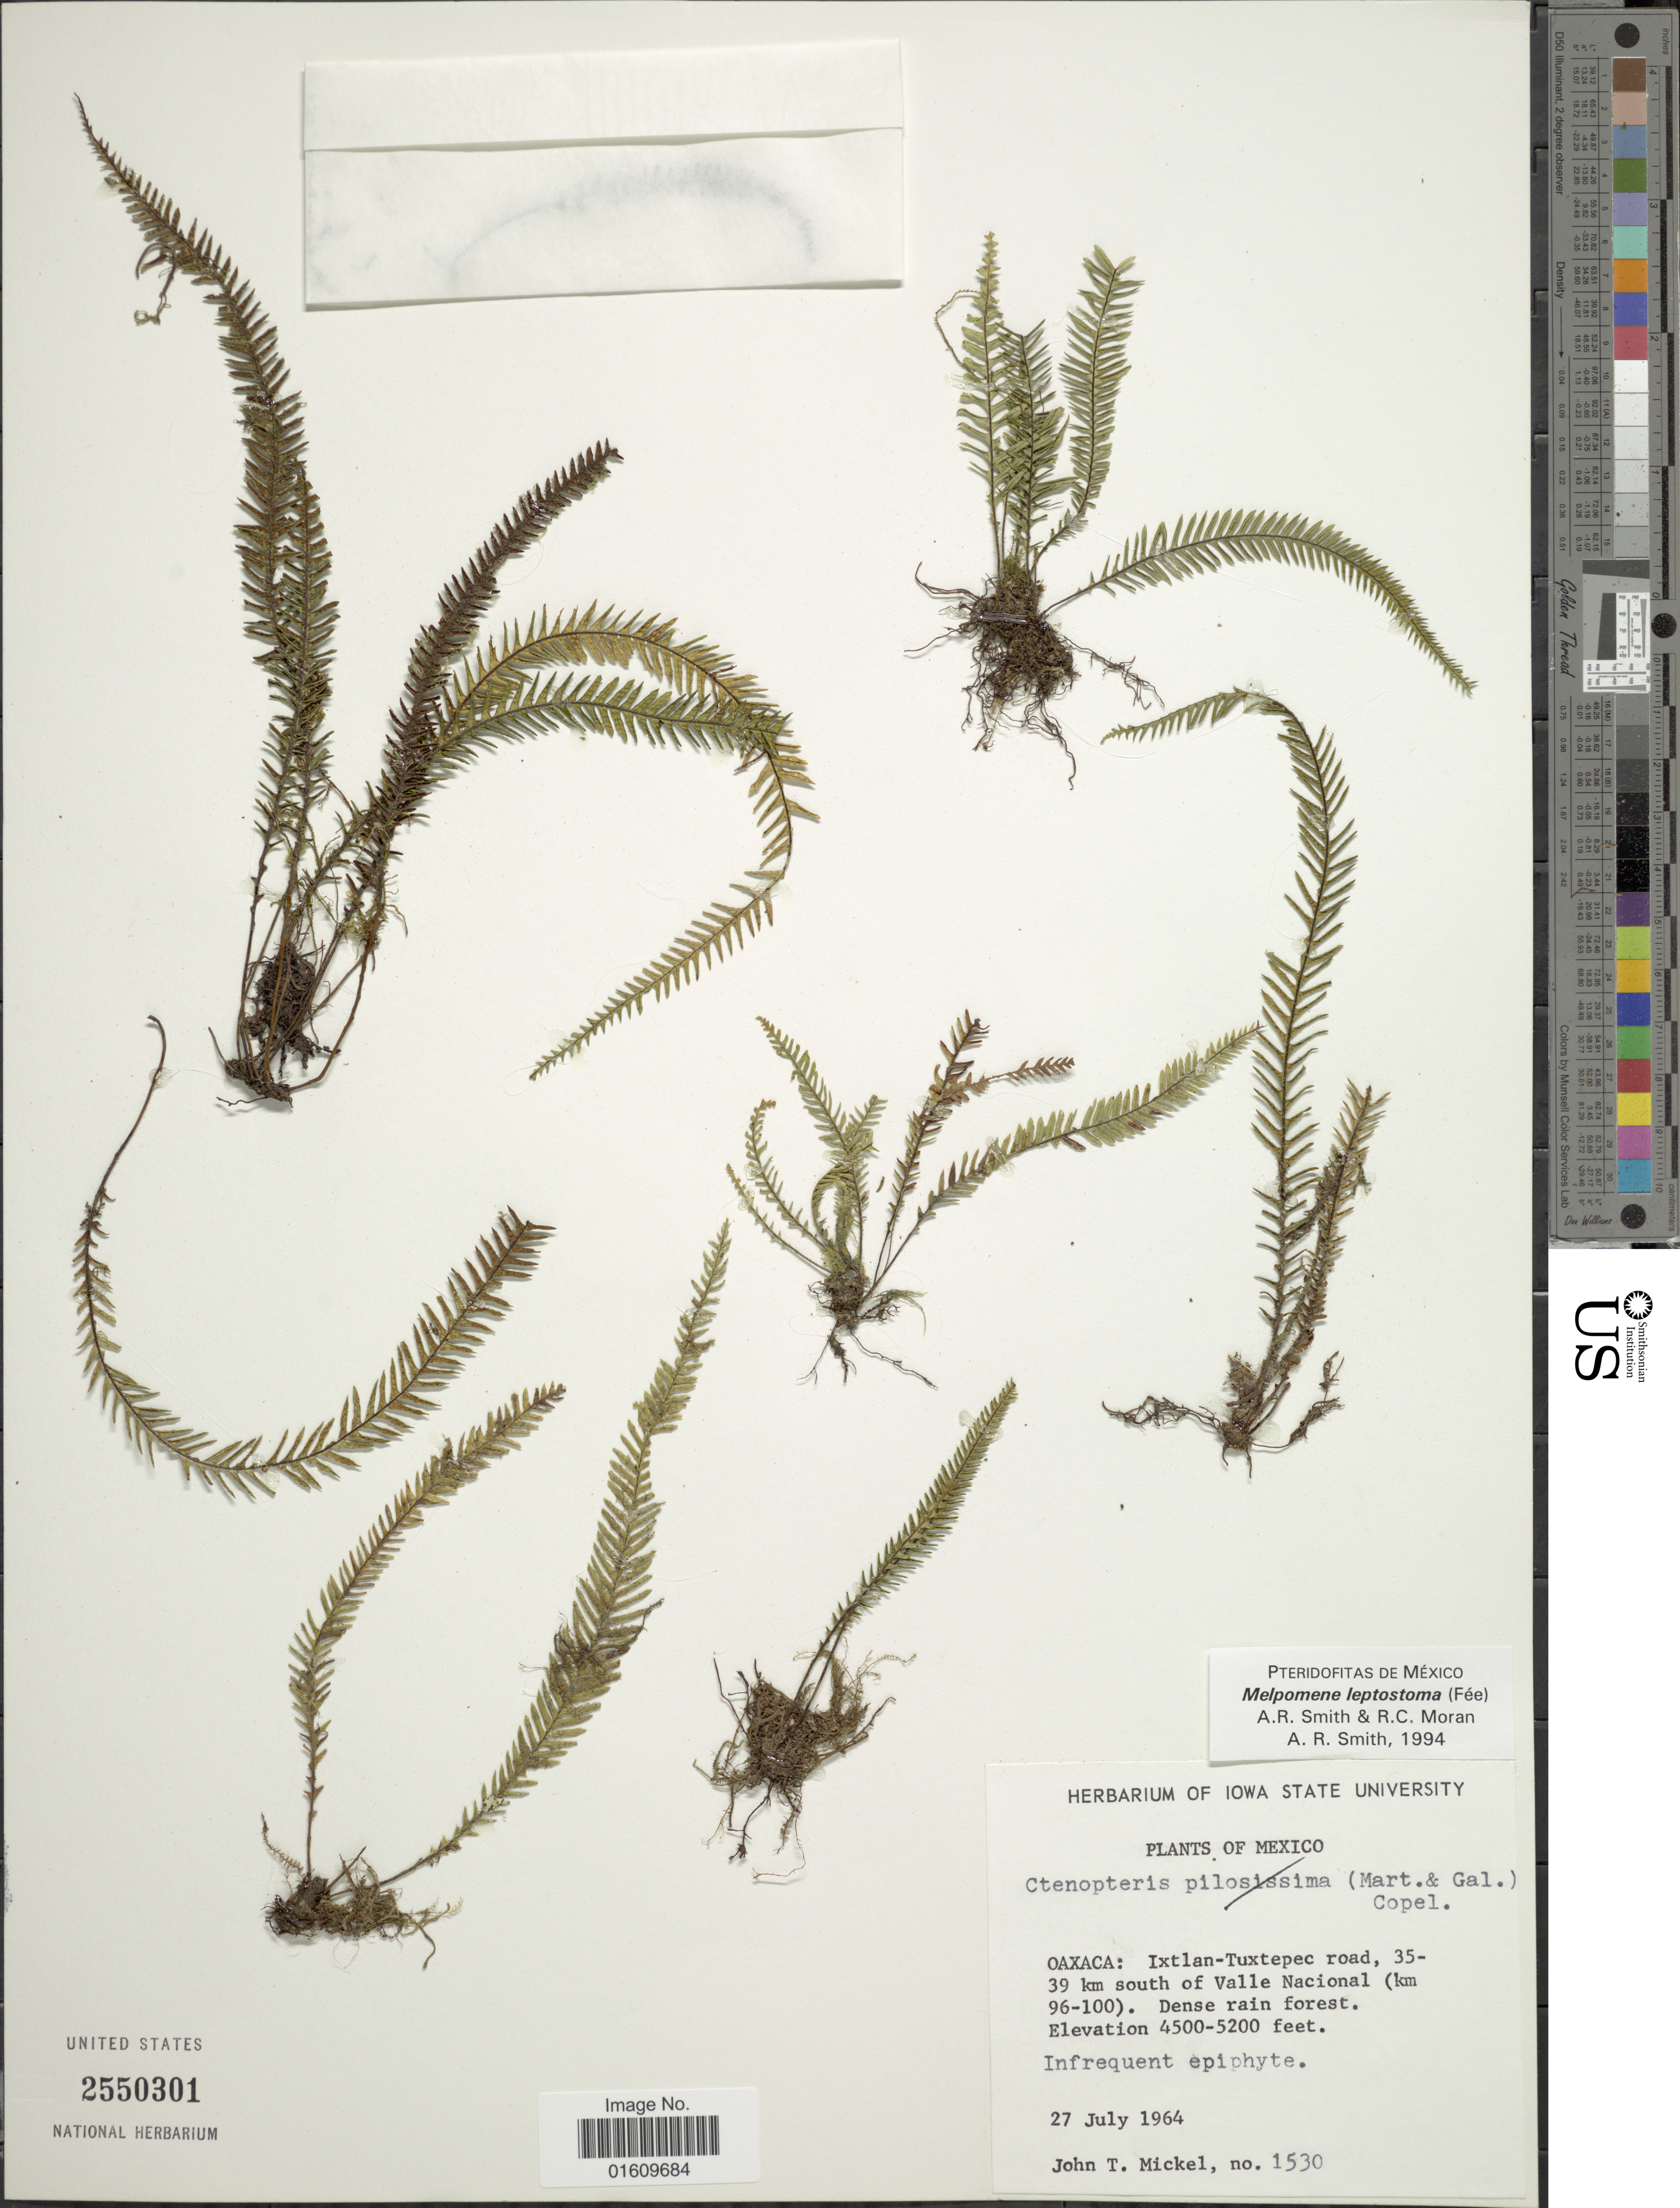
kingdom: Plantae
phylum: Tracheophyta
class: Polypodiopsida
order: Polypodiales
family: Polypodiaceae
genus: Melpomene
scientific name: Melpomene leptostoma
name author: (Fée) A.R. Sm. & R.C. Moran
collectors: J. T. Mickel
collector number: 1530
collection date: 1964-07-27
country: Mexico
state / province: Oaxaca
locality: Ixtlan - Tuxtepec road, 35 - 39 km south of Valle Nacional ( km 96 - 100 ).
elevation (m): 1372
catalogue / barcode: US 2550301